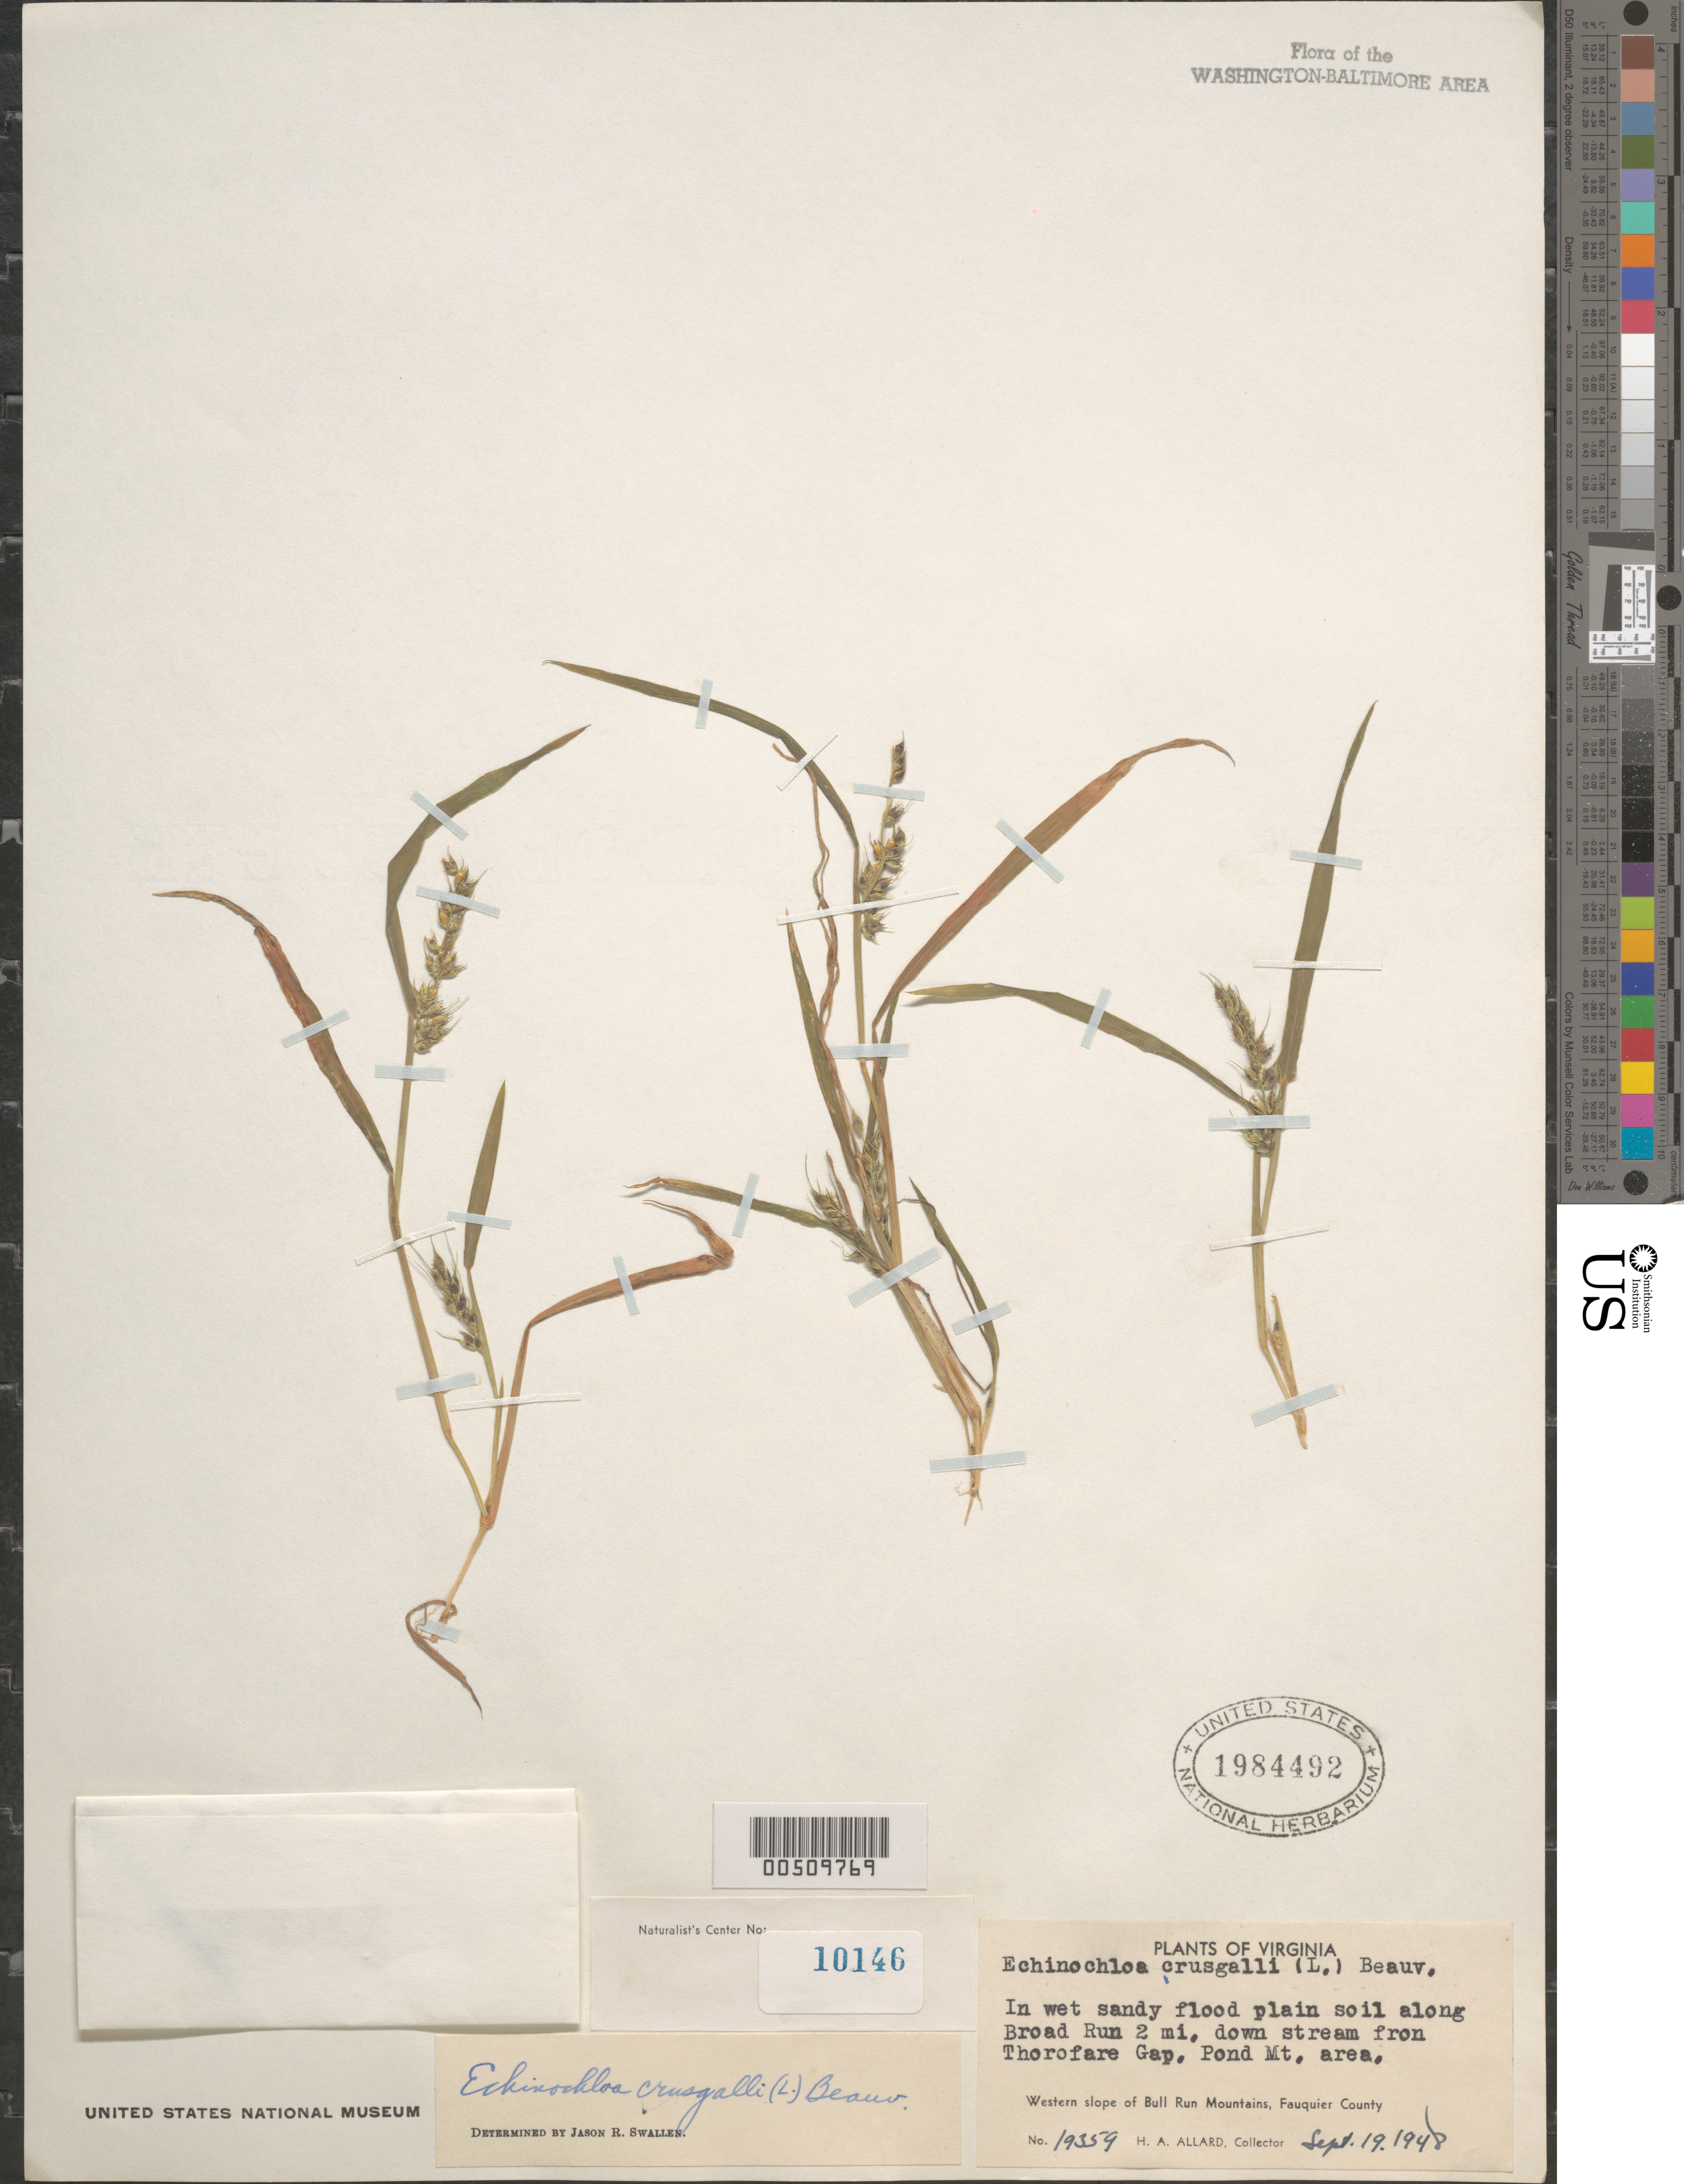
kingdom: Plantae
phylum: Tracheophyta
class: Liliopsida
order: Poales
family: Poaceae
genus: Echinochloa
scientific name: Echinochloa crus-galli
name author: (L.) P. Beauv.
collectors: H. A. Allard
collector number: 19359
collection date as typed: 19 Sep 1948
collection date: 1948-09-19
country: United States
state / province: Virginia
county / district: Fauquier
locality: Bull Run Mts., Broad Run, 2 mi. downstream from Thoroughfare Gap, Pond Mt. area Bull Run Mts.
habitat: Wet sandy flood plain soil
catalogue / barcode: US 1984492